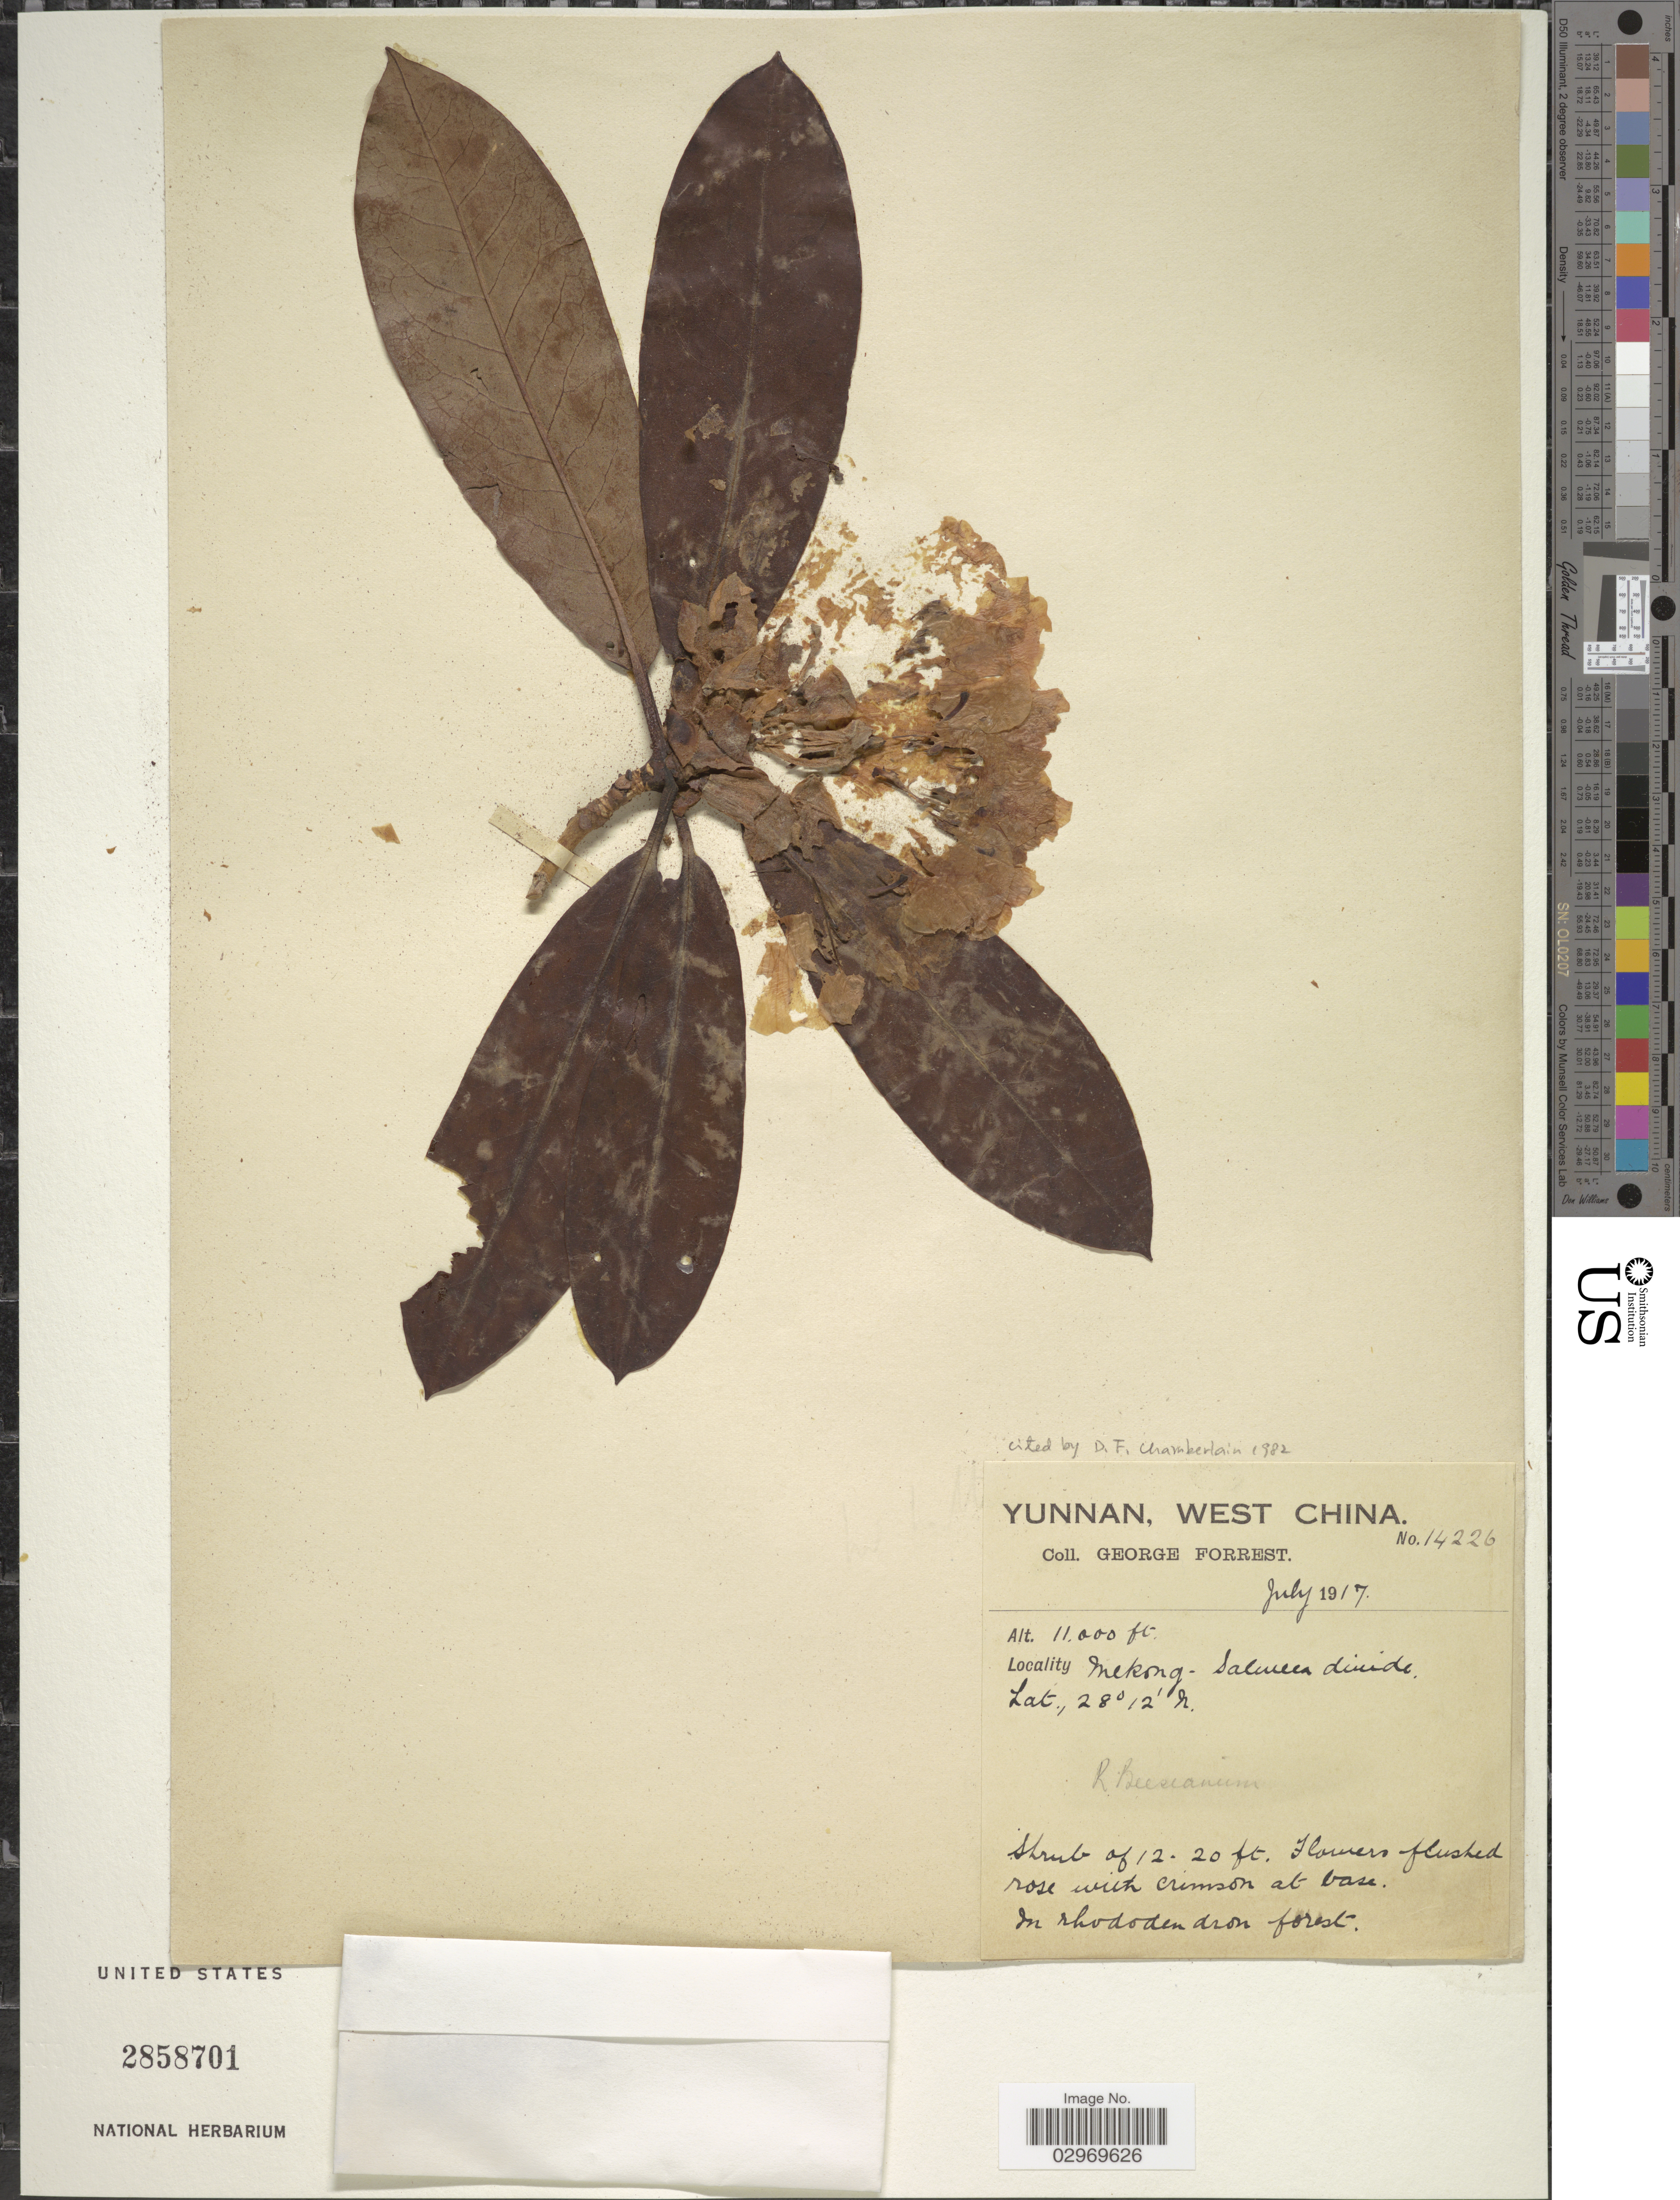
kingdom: Plantae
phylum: Tracheophyta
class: Magnoliopsida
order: Ericales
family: Ericaceae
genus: Rhododendron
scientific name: Rhododendron beesianum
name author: Diels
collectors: G. Forrest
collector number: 14226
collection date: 1917-07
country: China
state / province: Yunnan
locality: West China. Mekong-Salween divide.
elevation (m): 3353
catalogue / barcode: US 2858701